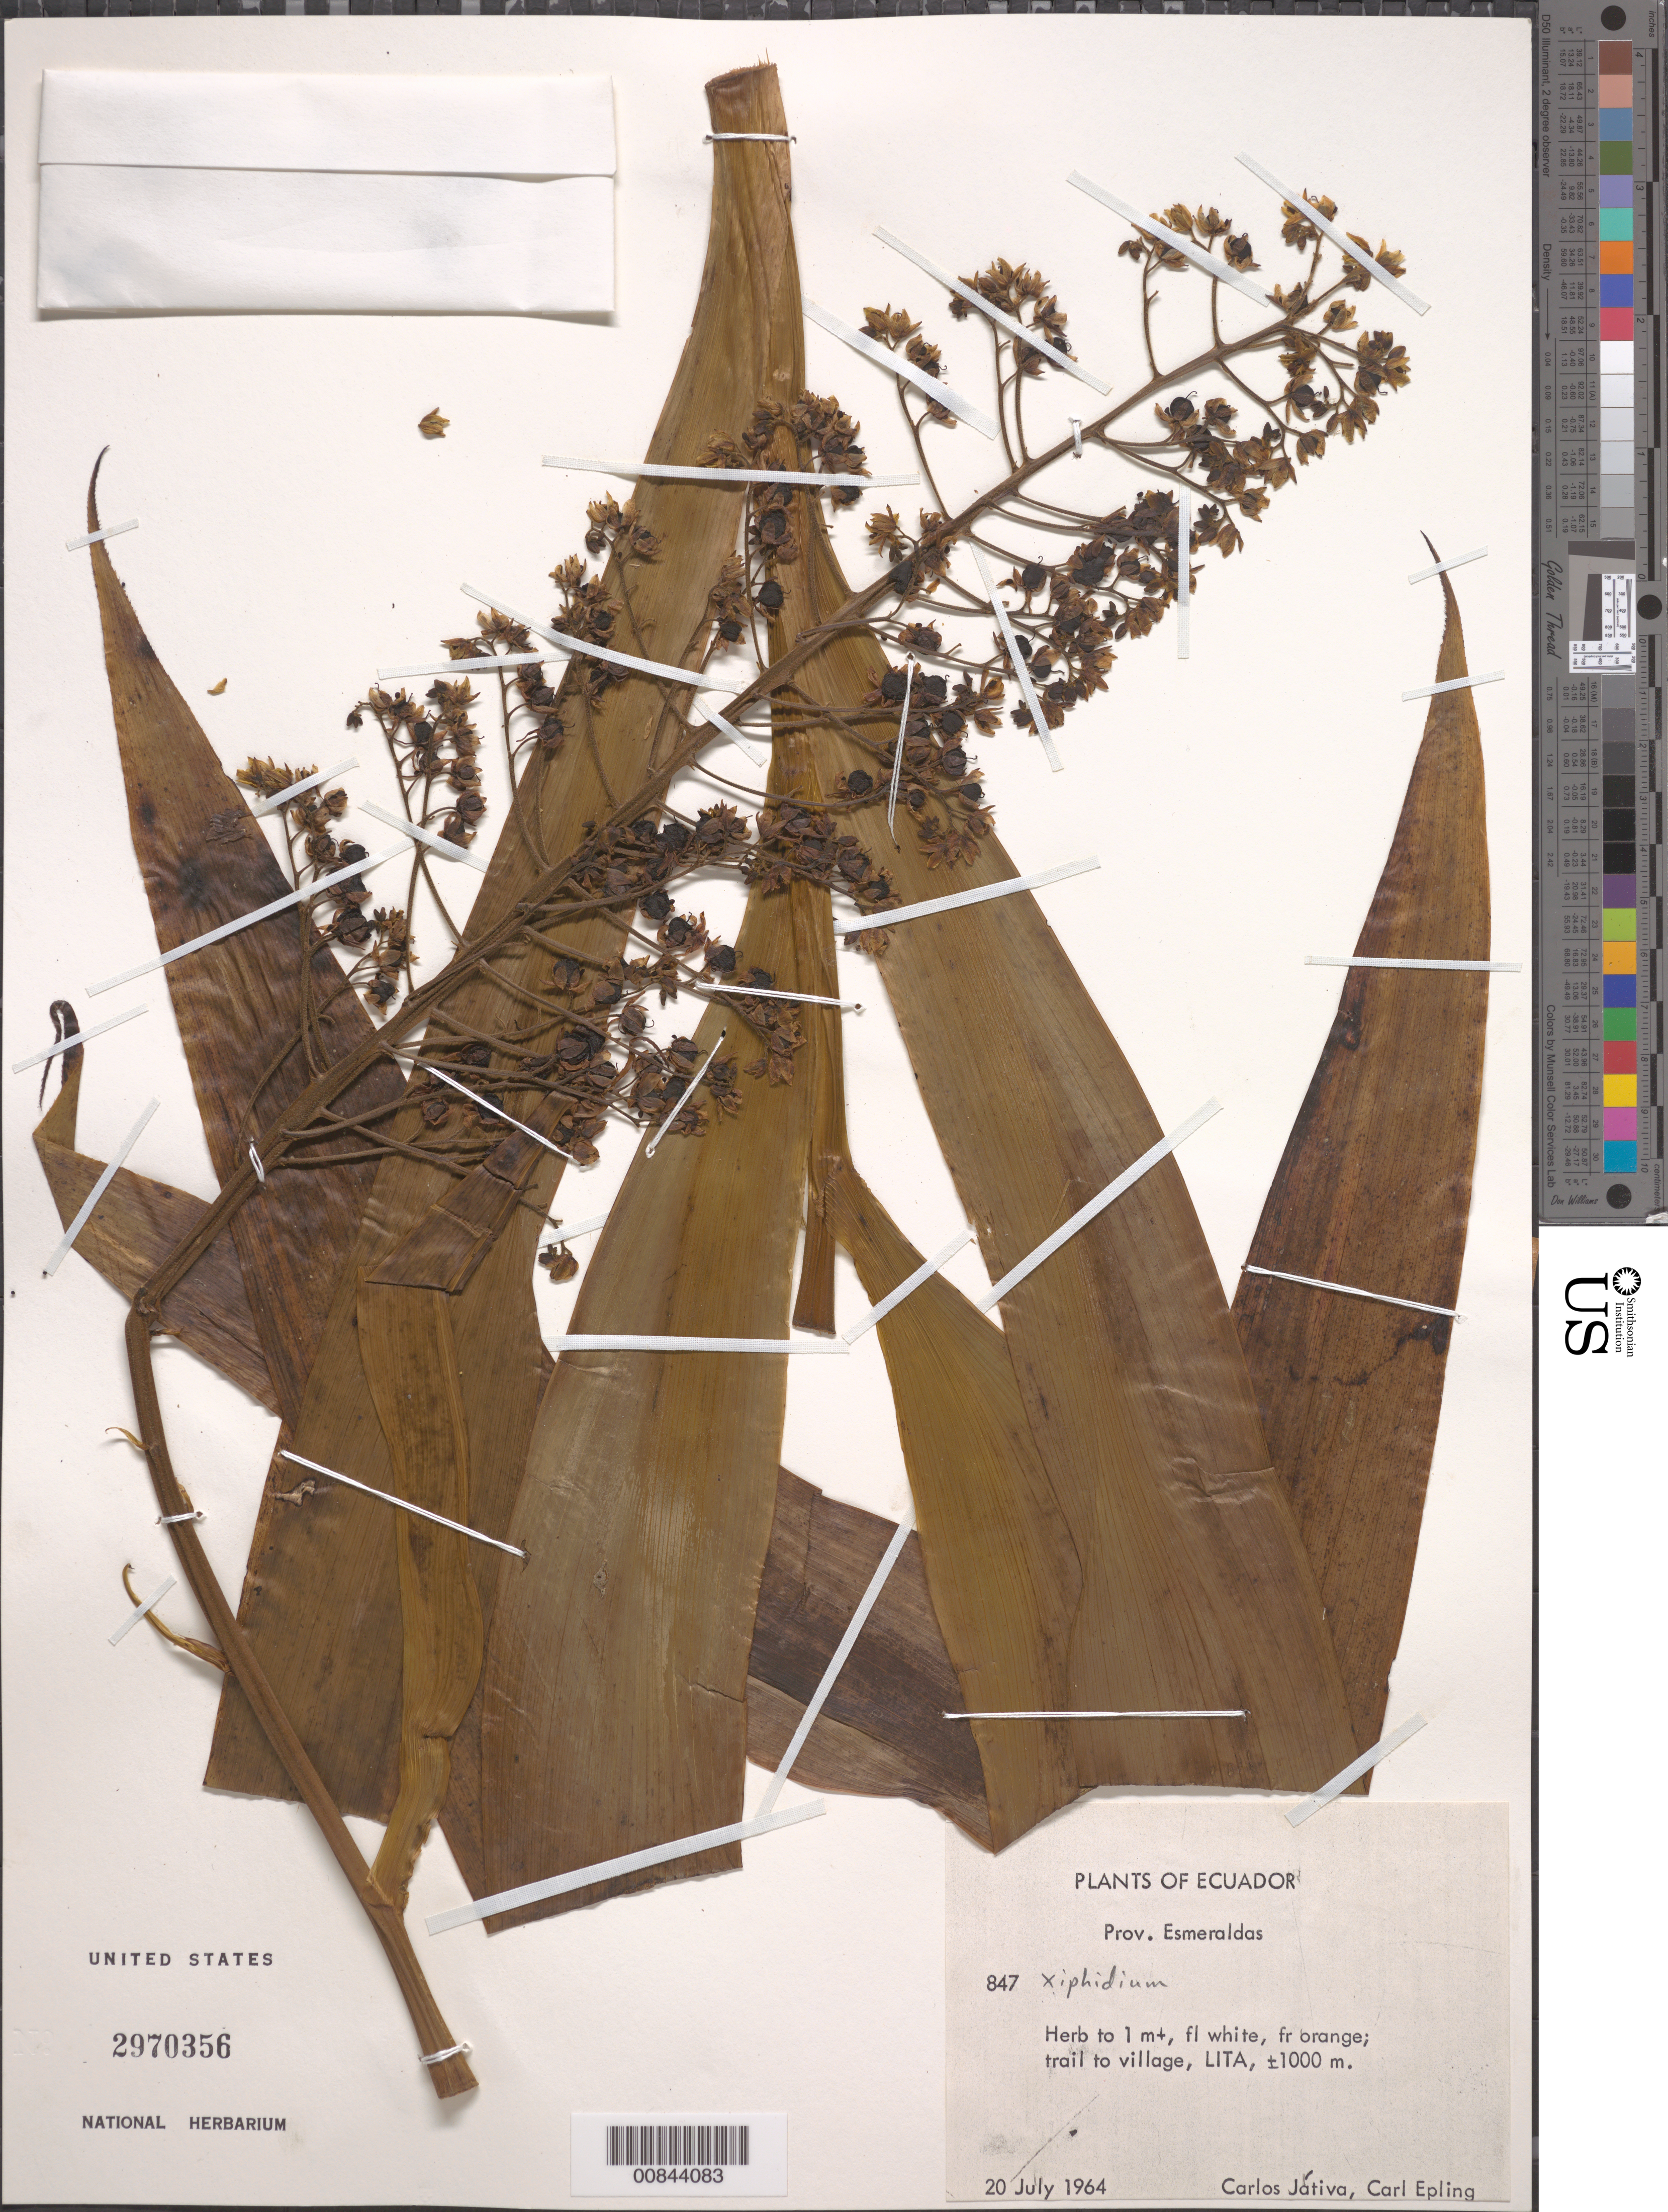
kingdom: Plantae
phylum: Tracheophyta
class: Liliopsida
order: Commelinales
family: Haemodoraceae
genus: Xiphidium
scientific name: Xiphidium sp.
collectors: C. D. Játiva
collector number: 847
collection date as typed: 20 Jul 1964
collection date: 1964-07-20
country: Ecuador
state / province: Esmeraldas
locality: Lita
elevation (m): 1000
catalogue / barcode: US 2970356